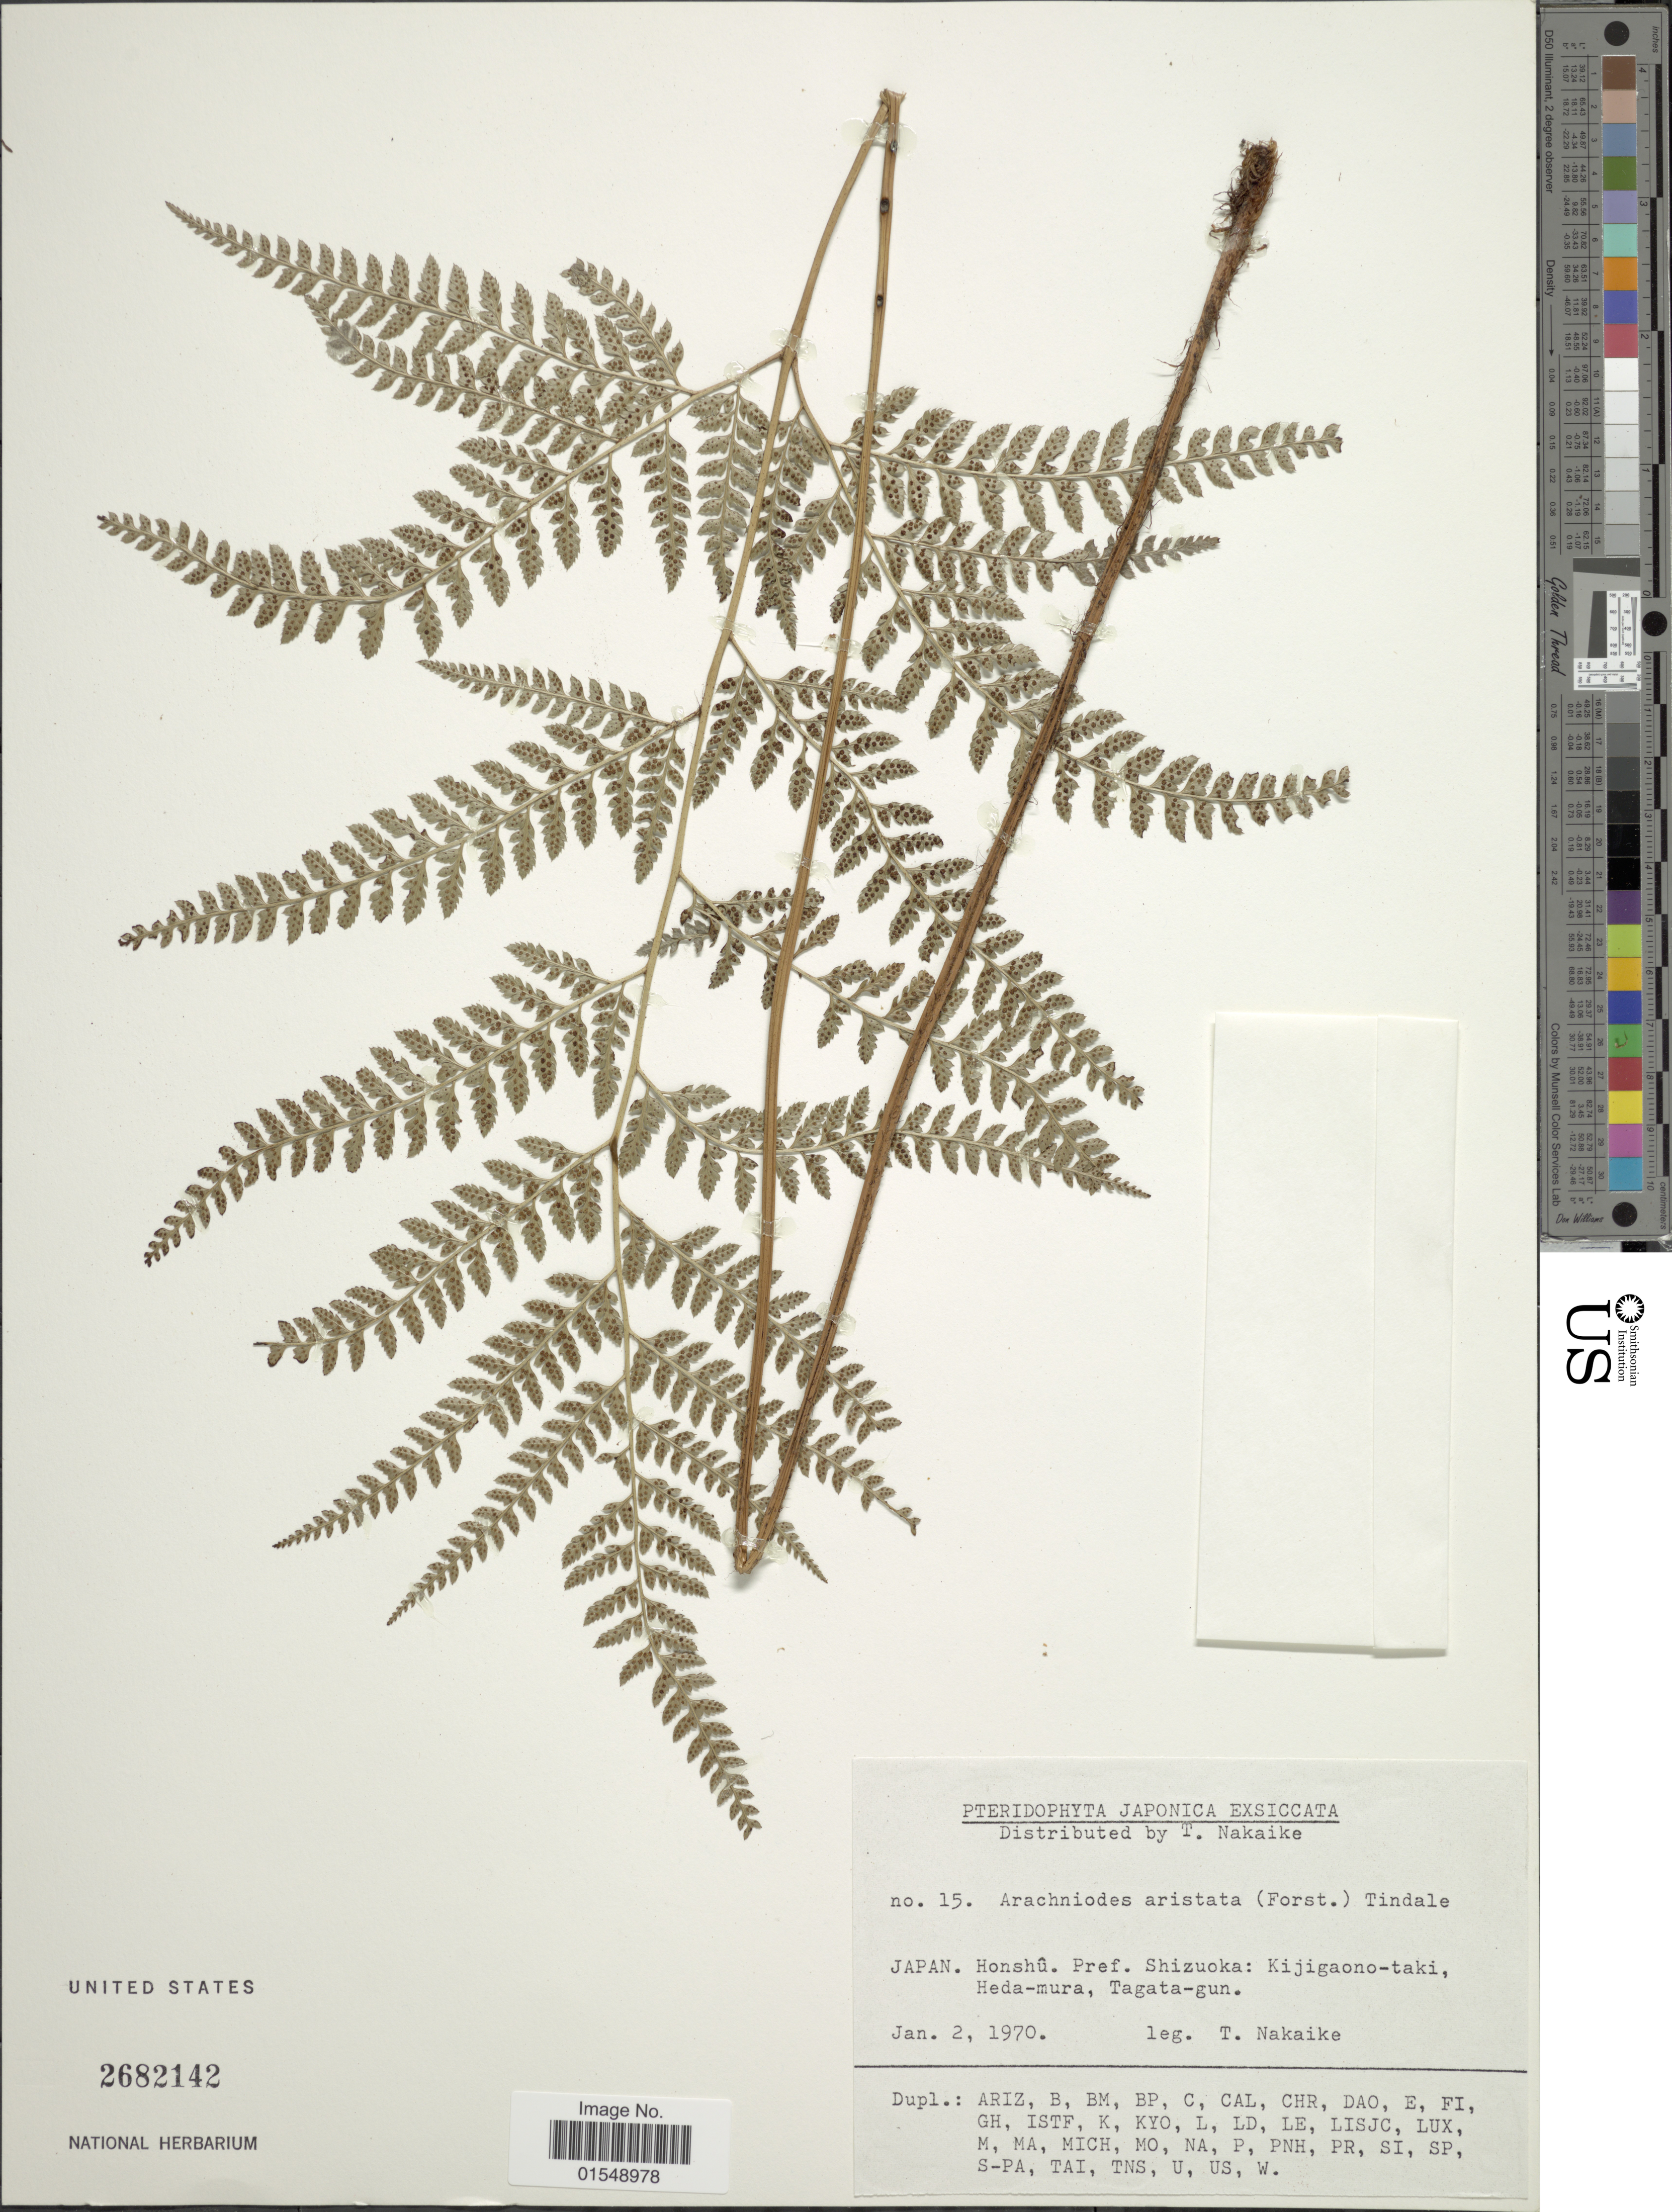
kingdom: Plantae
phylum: Tracheophyta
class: Polypodiopsida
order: Polypodiales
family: Dryopteridaceae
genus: Arachniodes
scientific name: Arachniodes aristata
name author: (G. Forst.) Tindale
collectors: T. Nakaike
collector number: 15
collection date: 1970-01-02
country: Japan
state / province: Sizuoka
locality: Honshû: Kijigaono- taki, Heda- mura, Tagara- gun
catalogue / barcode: US 2682142